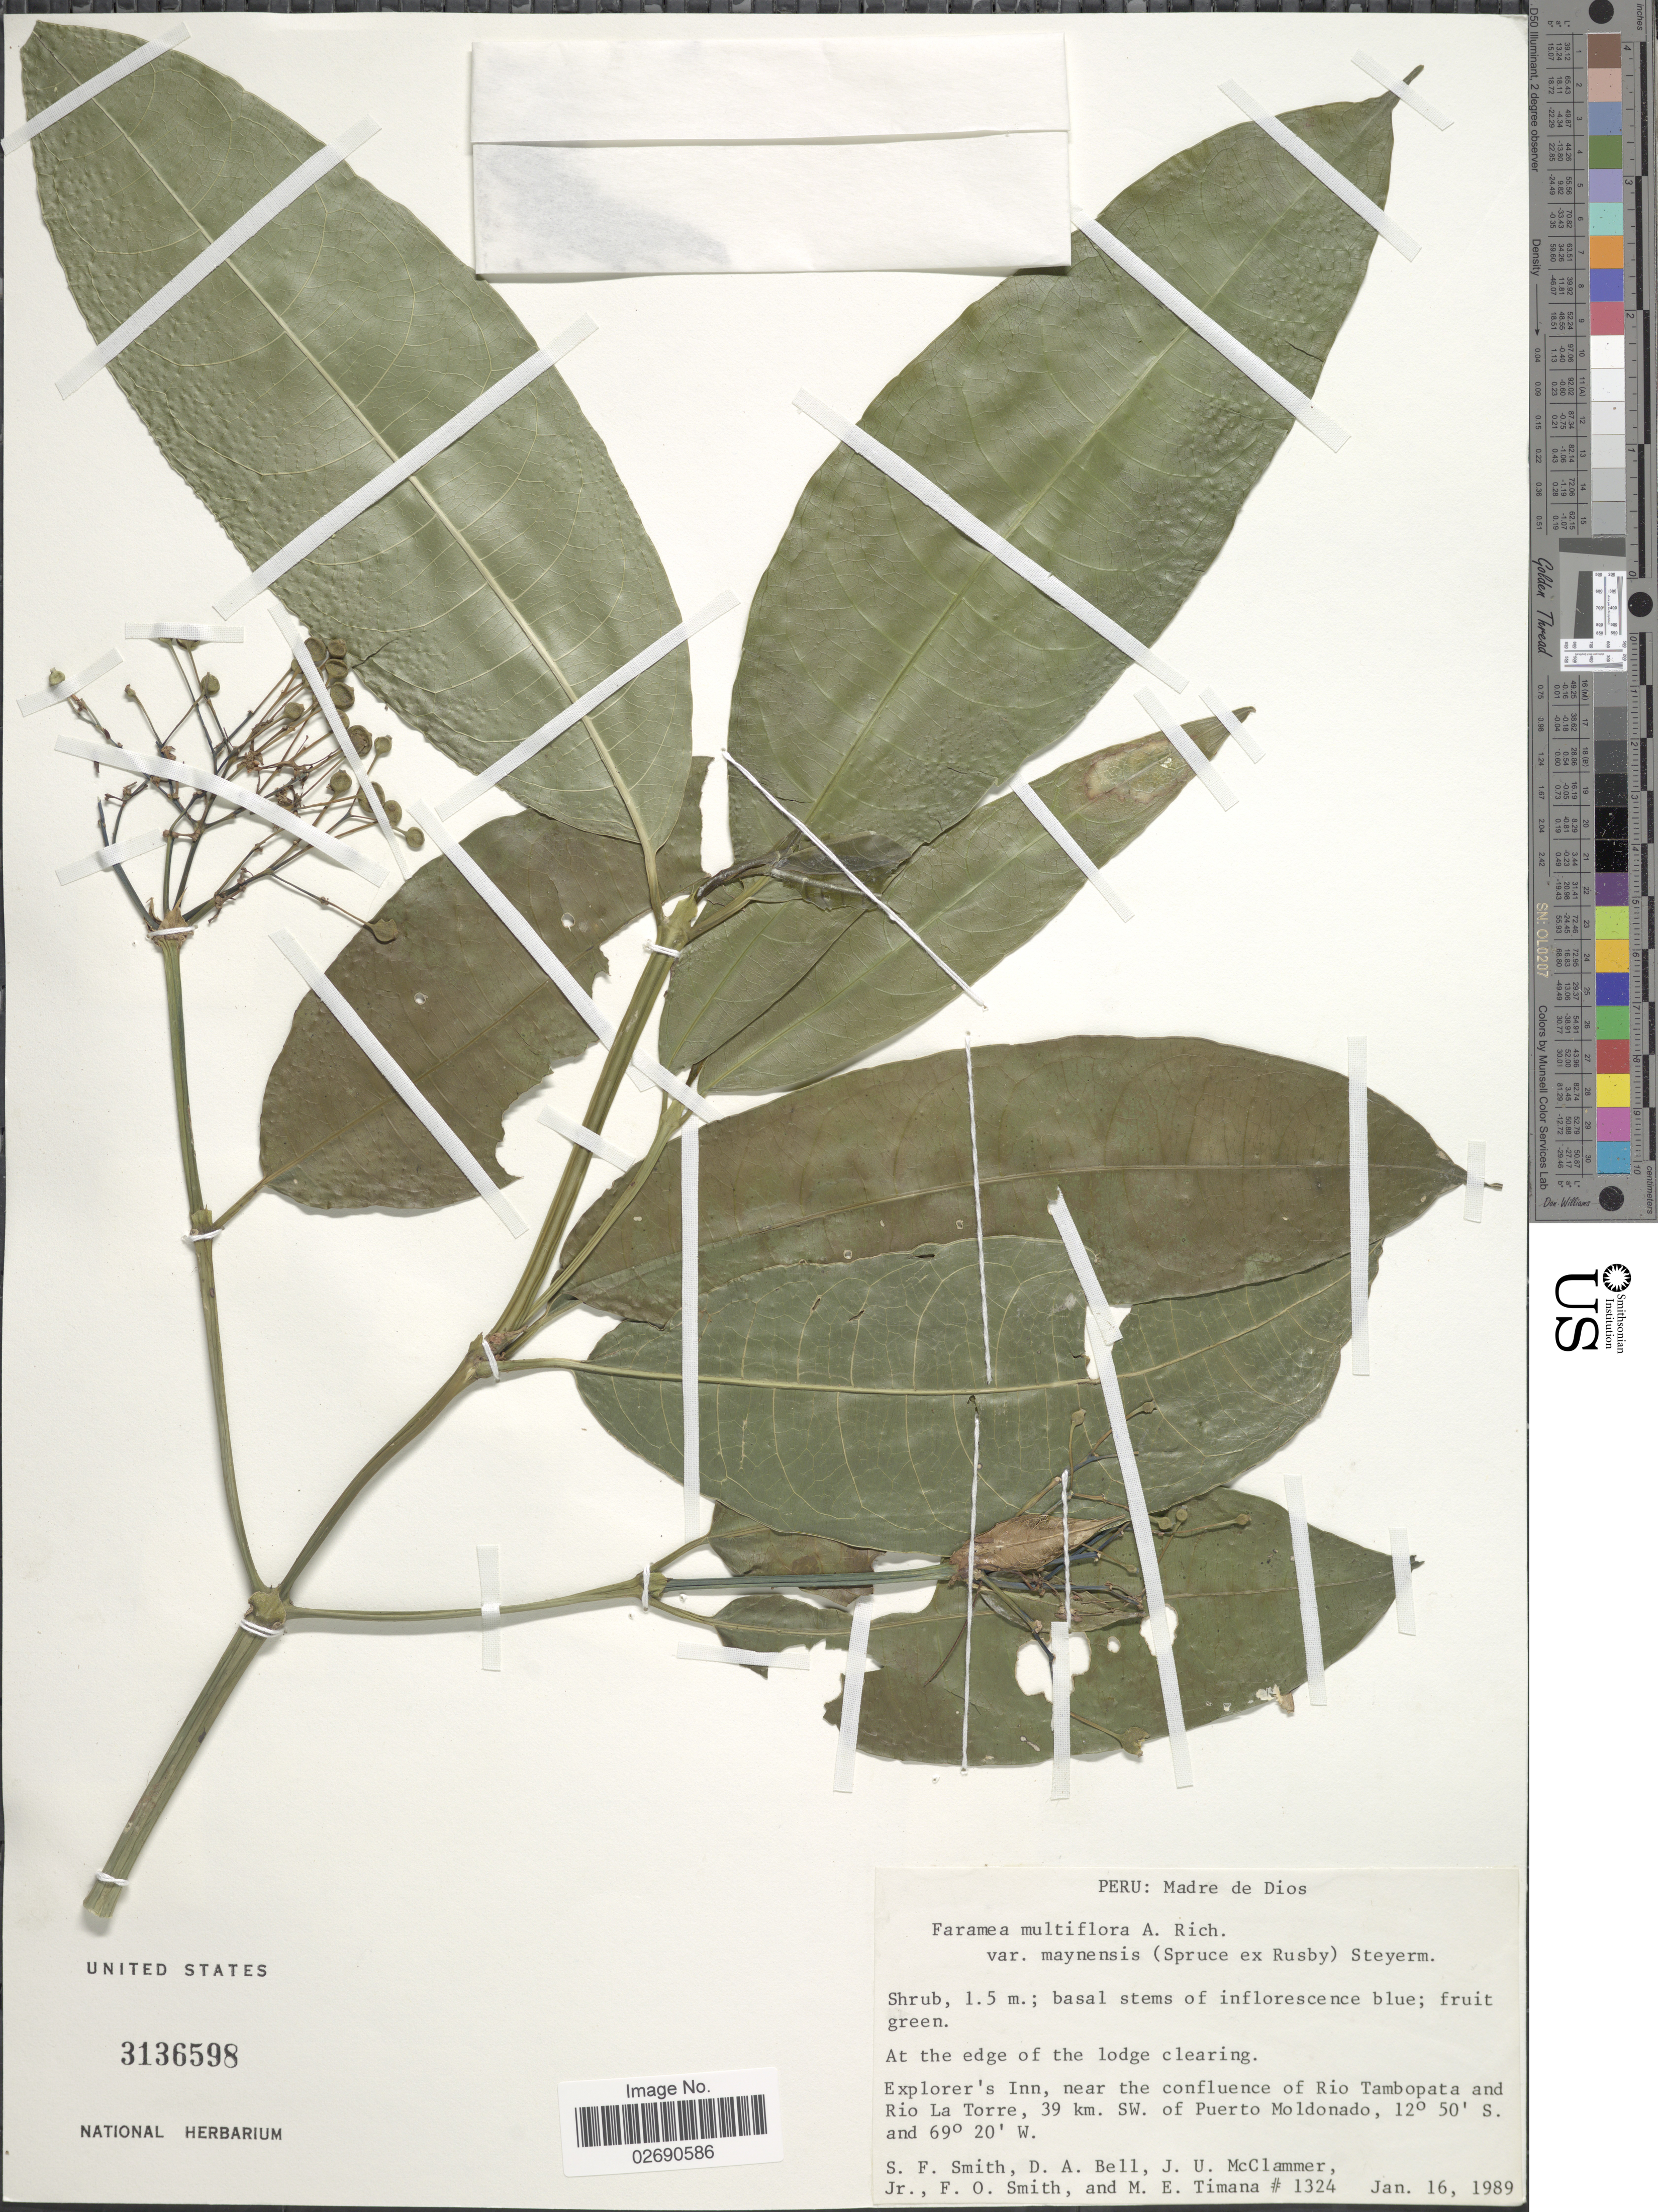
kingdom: Plantae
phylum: Tracheophyta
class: Magnoliopsida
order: Gentianales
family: Rubiaceae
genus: Faramea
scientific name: Faramea multiflora var. maynensis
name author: (Spruce ex Rusby) Steyerm.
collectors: S.F. Smith, D. A. Bell, J. McClammer Jr. & F. Smith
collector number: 1324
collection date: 1989-01-16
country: Peru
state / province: Madre de Dios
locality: At the edge of the lodge clearing, Explorer's Inn, near the confluence of Rio Tambopata and Rio La Torre, 39 km. SW. of Puerto Moldonado.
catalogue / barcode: US 3136598